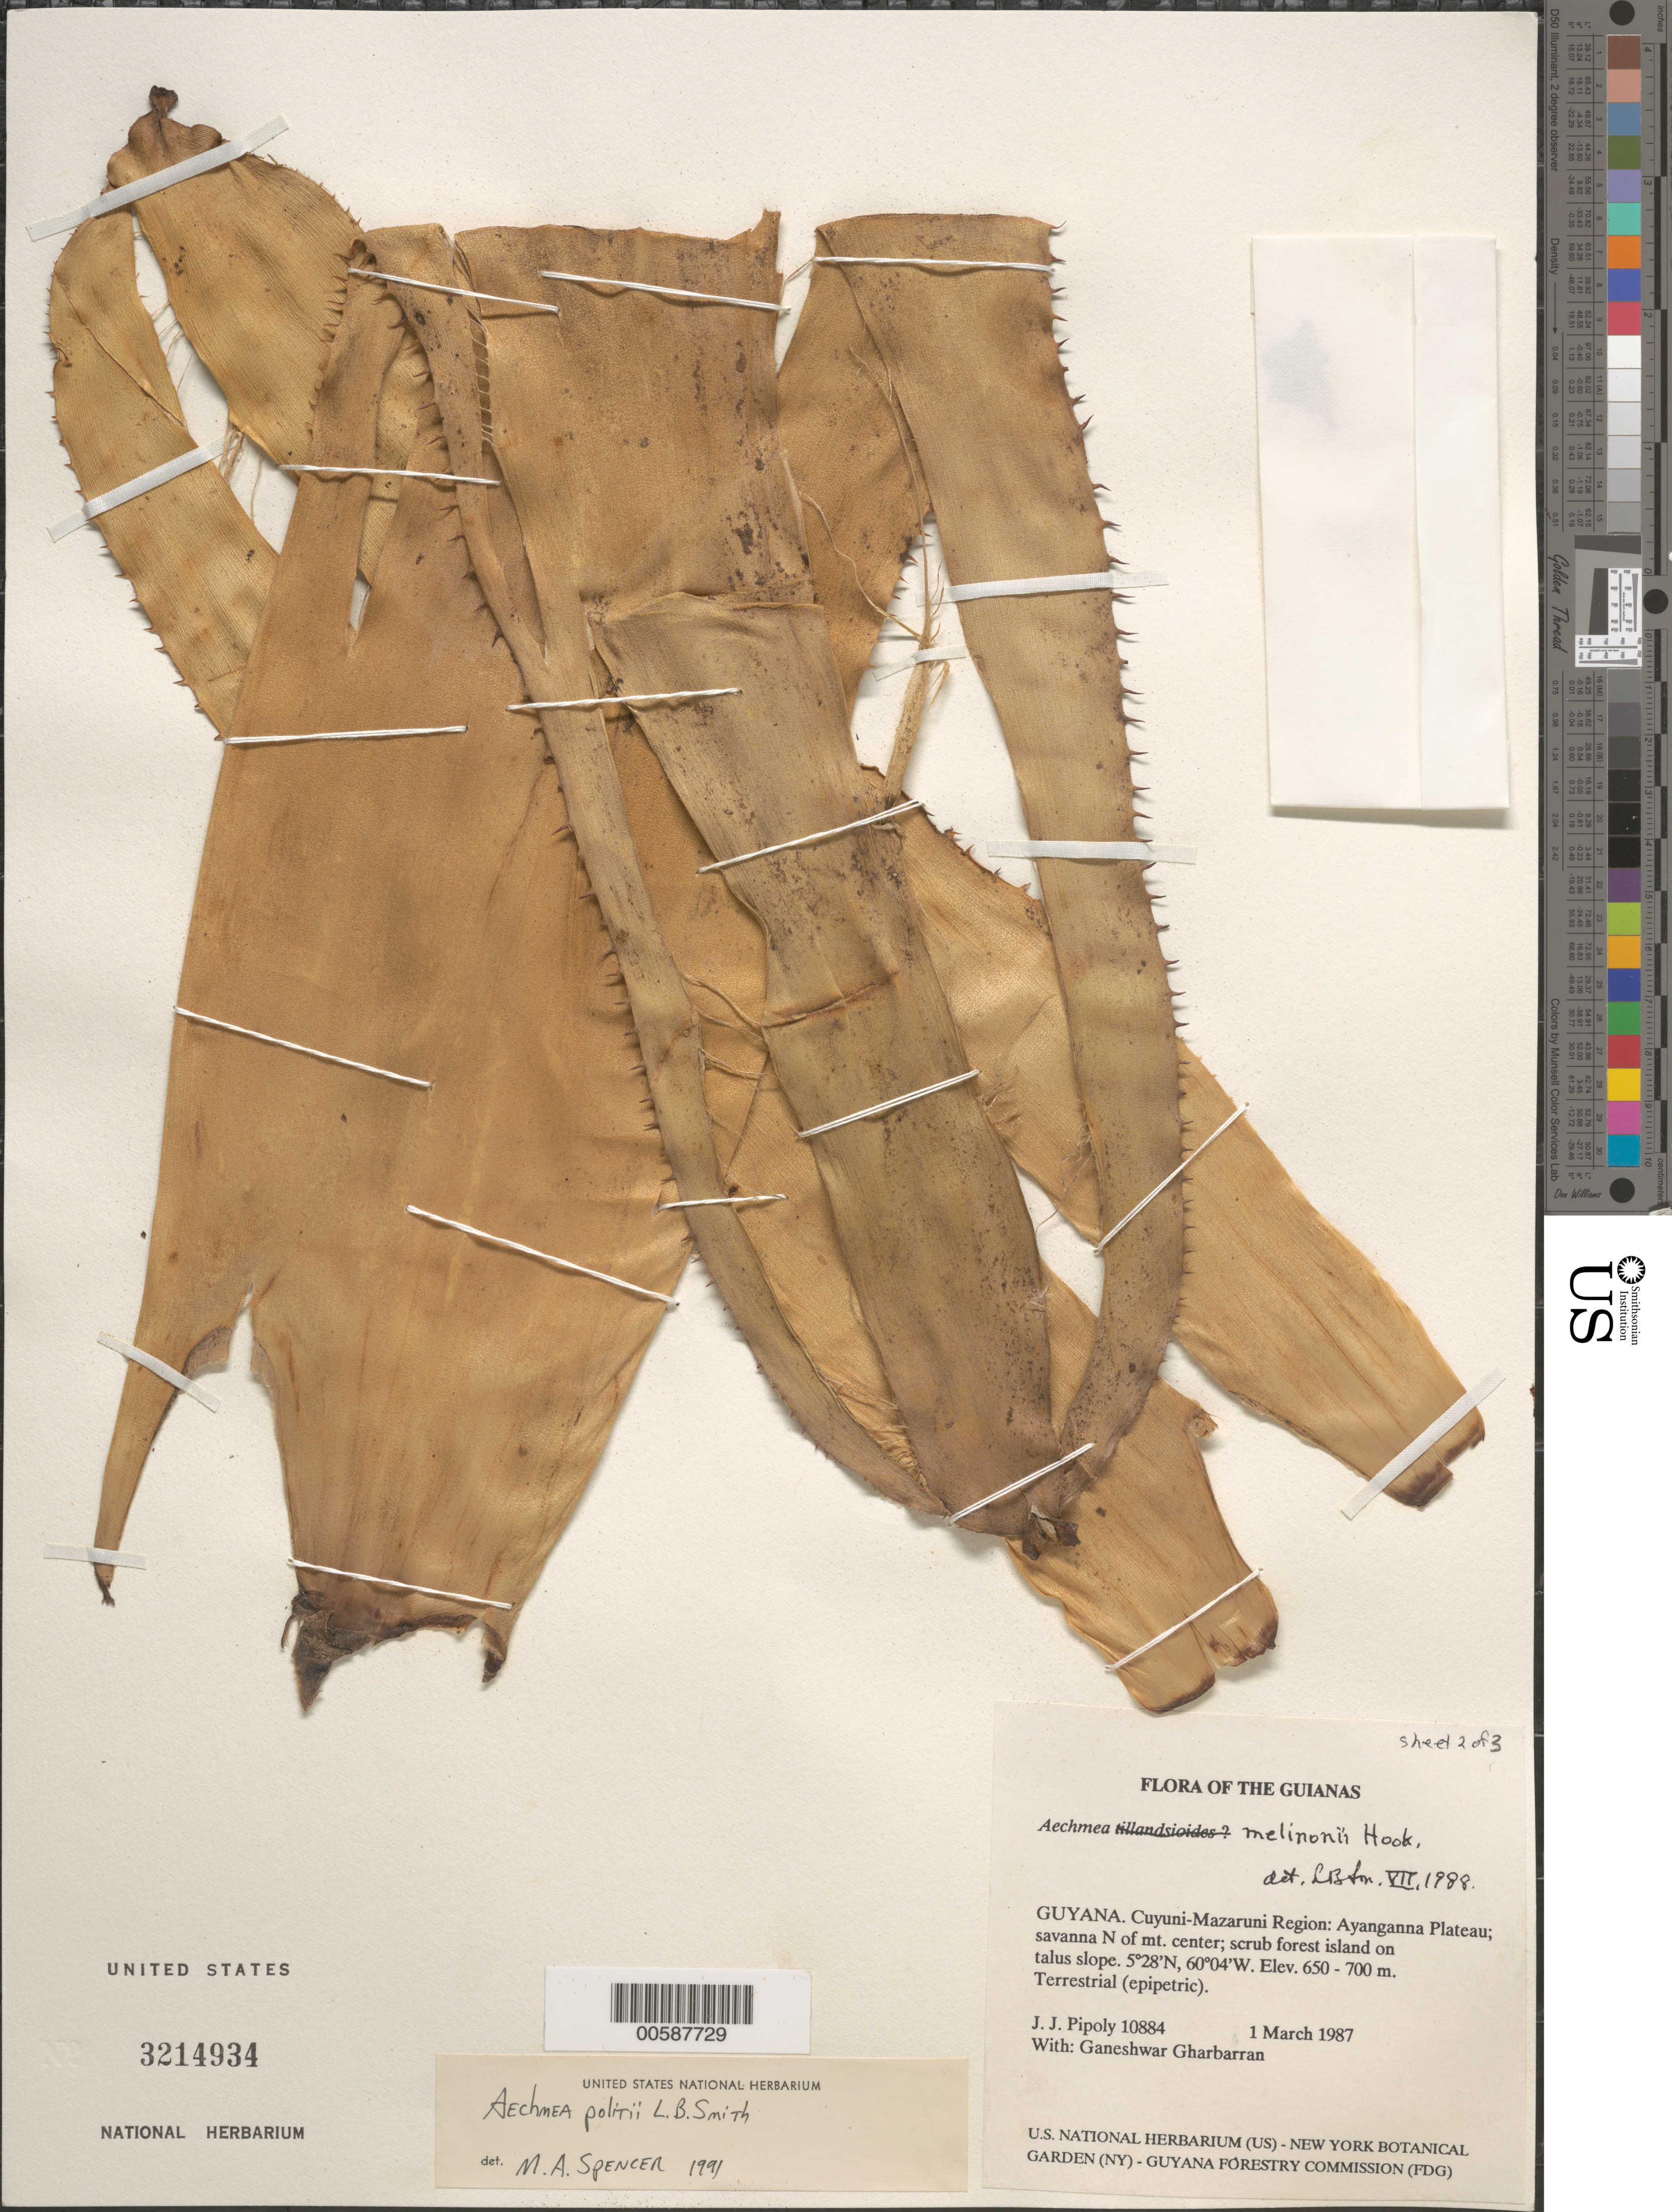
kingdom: Plantae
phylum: Tracheophyta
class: Liliopsida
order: Poales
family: Bromeliaceae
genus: Aechmea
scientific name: Aechmea politii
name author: L.B. Sm.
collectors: J. J. Pipoly & G. Gharbarran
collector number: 10884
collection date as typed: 1 March 1987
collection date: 1987-03-01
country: Guyana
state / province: Cuyuni-Mazaruni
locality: Ayanganna Plateau, N of mountain center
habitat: Savanna with scrub forest island on talus slope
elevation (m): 650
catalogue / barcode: US 3214934